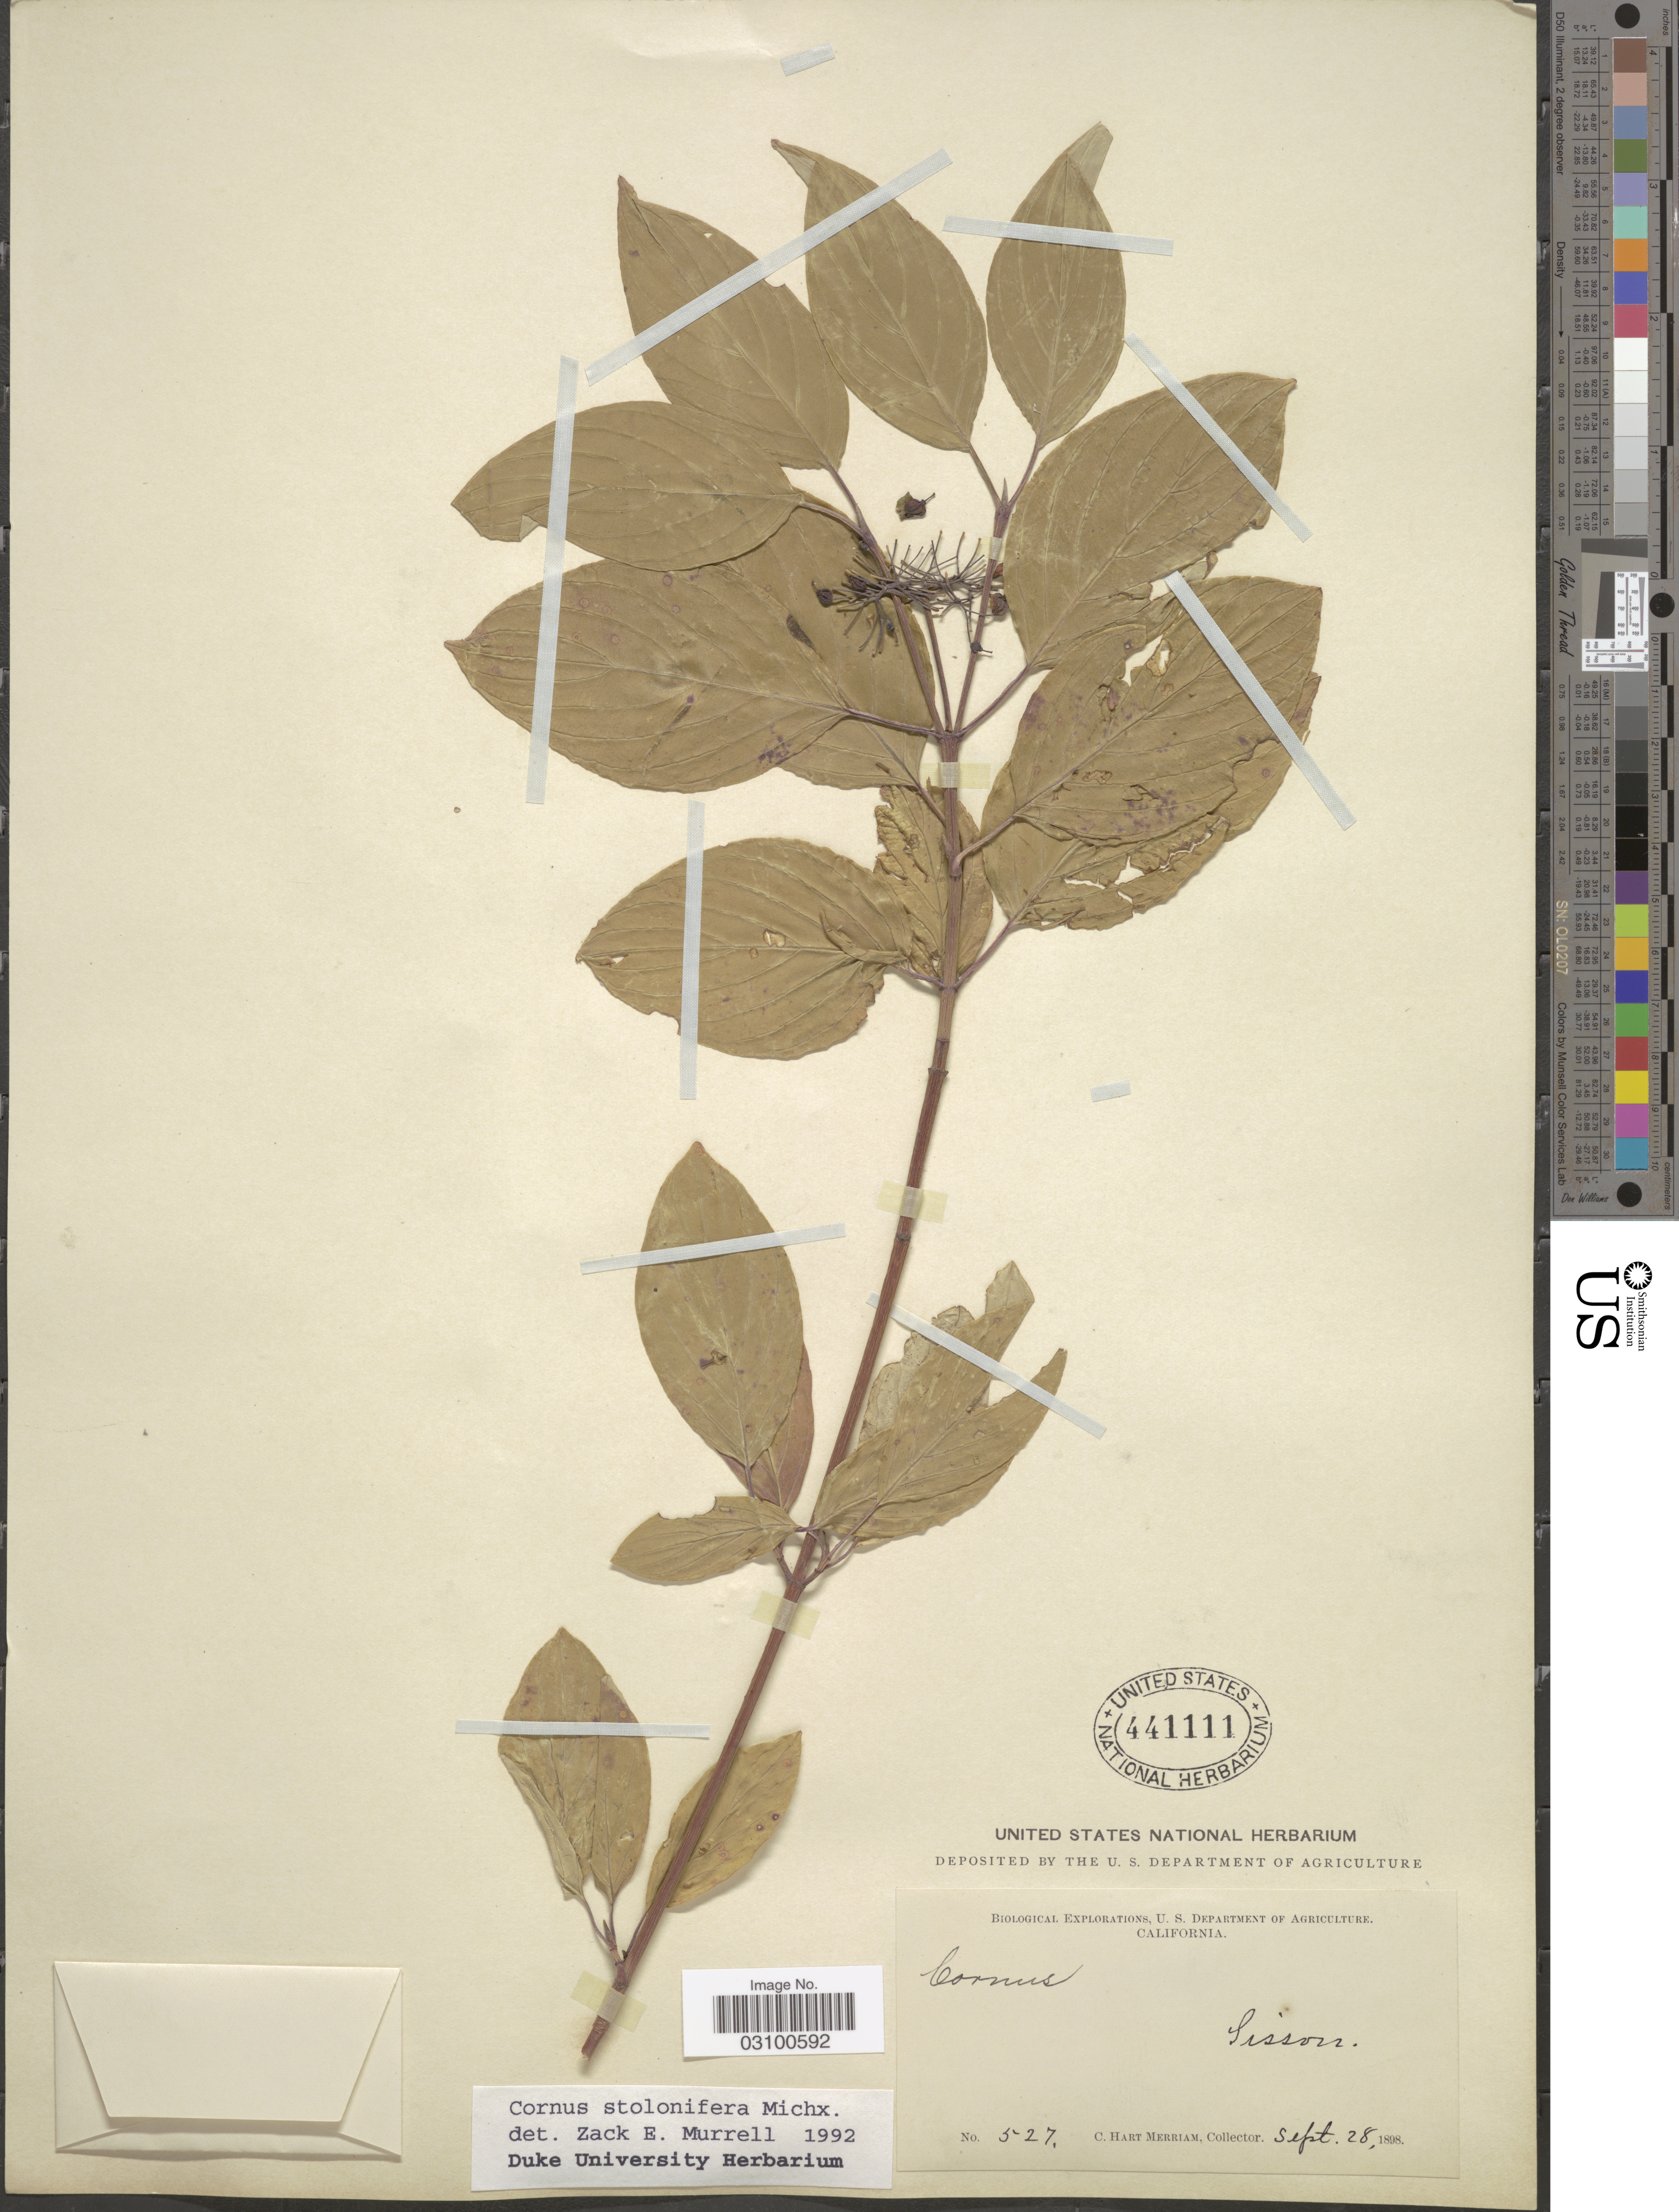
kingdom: Plantae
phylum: Tracheophyta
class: Magnoliopsida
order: Cornales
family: Cornaceae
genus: Cornus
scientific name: Cornus sericea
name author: L.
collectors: C. Merriam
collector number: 527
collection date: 1898-09-28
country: United States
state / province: California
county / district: Siskiyou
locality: Sisson.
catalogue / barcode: US 441111